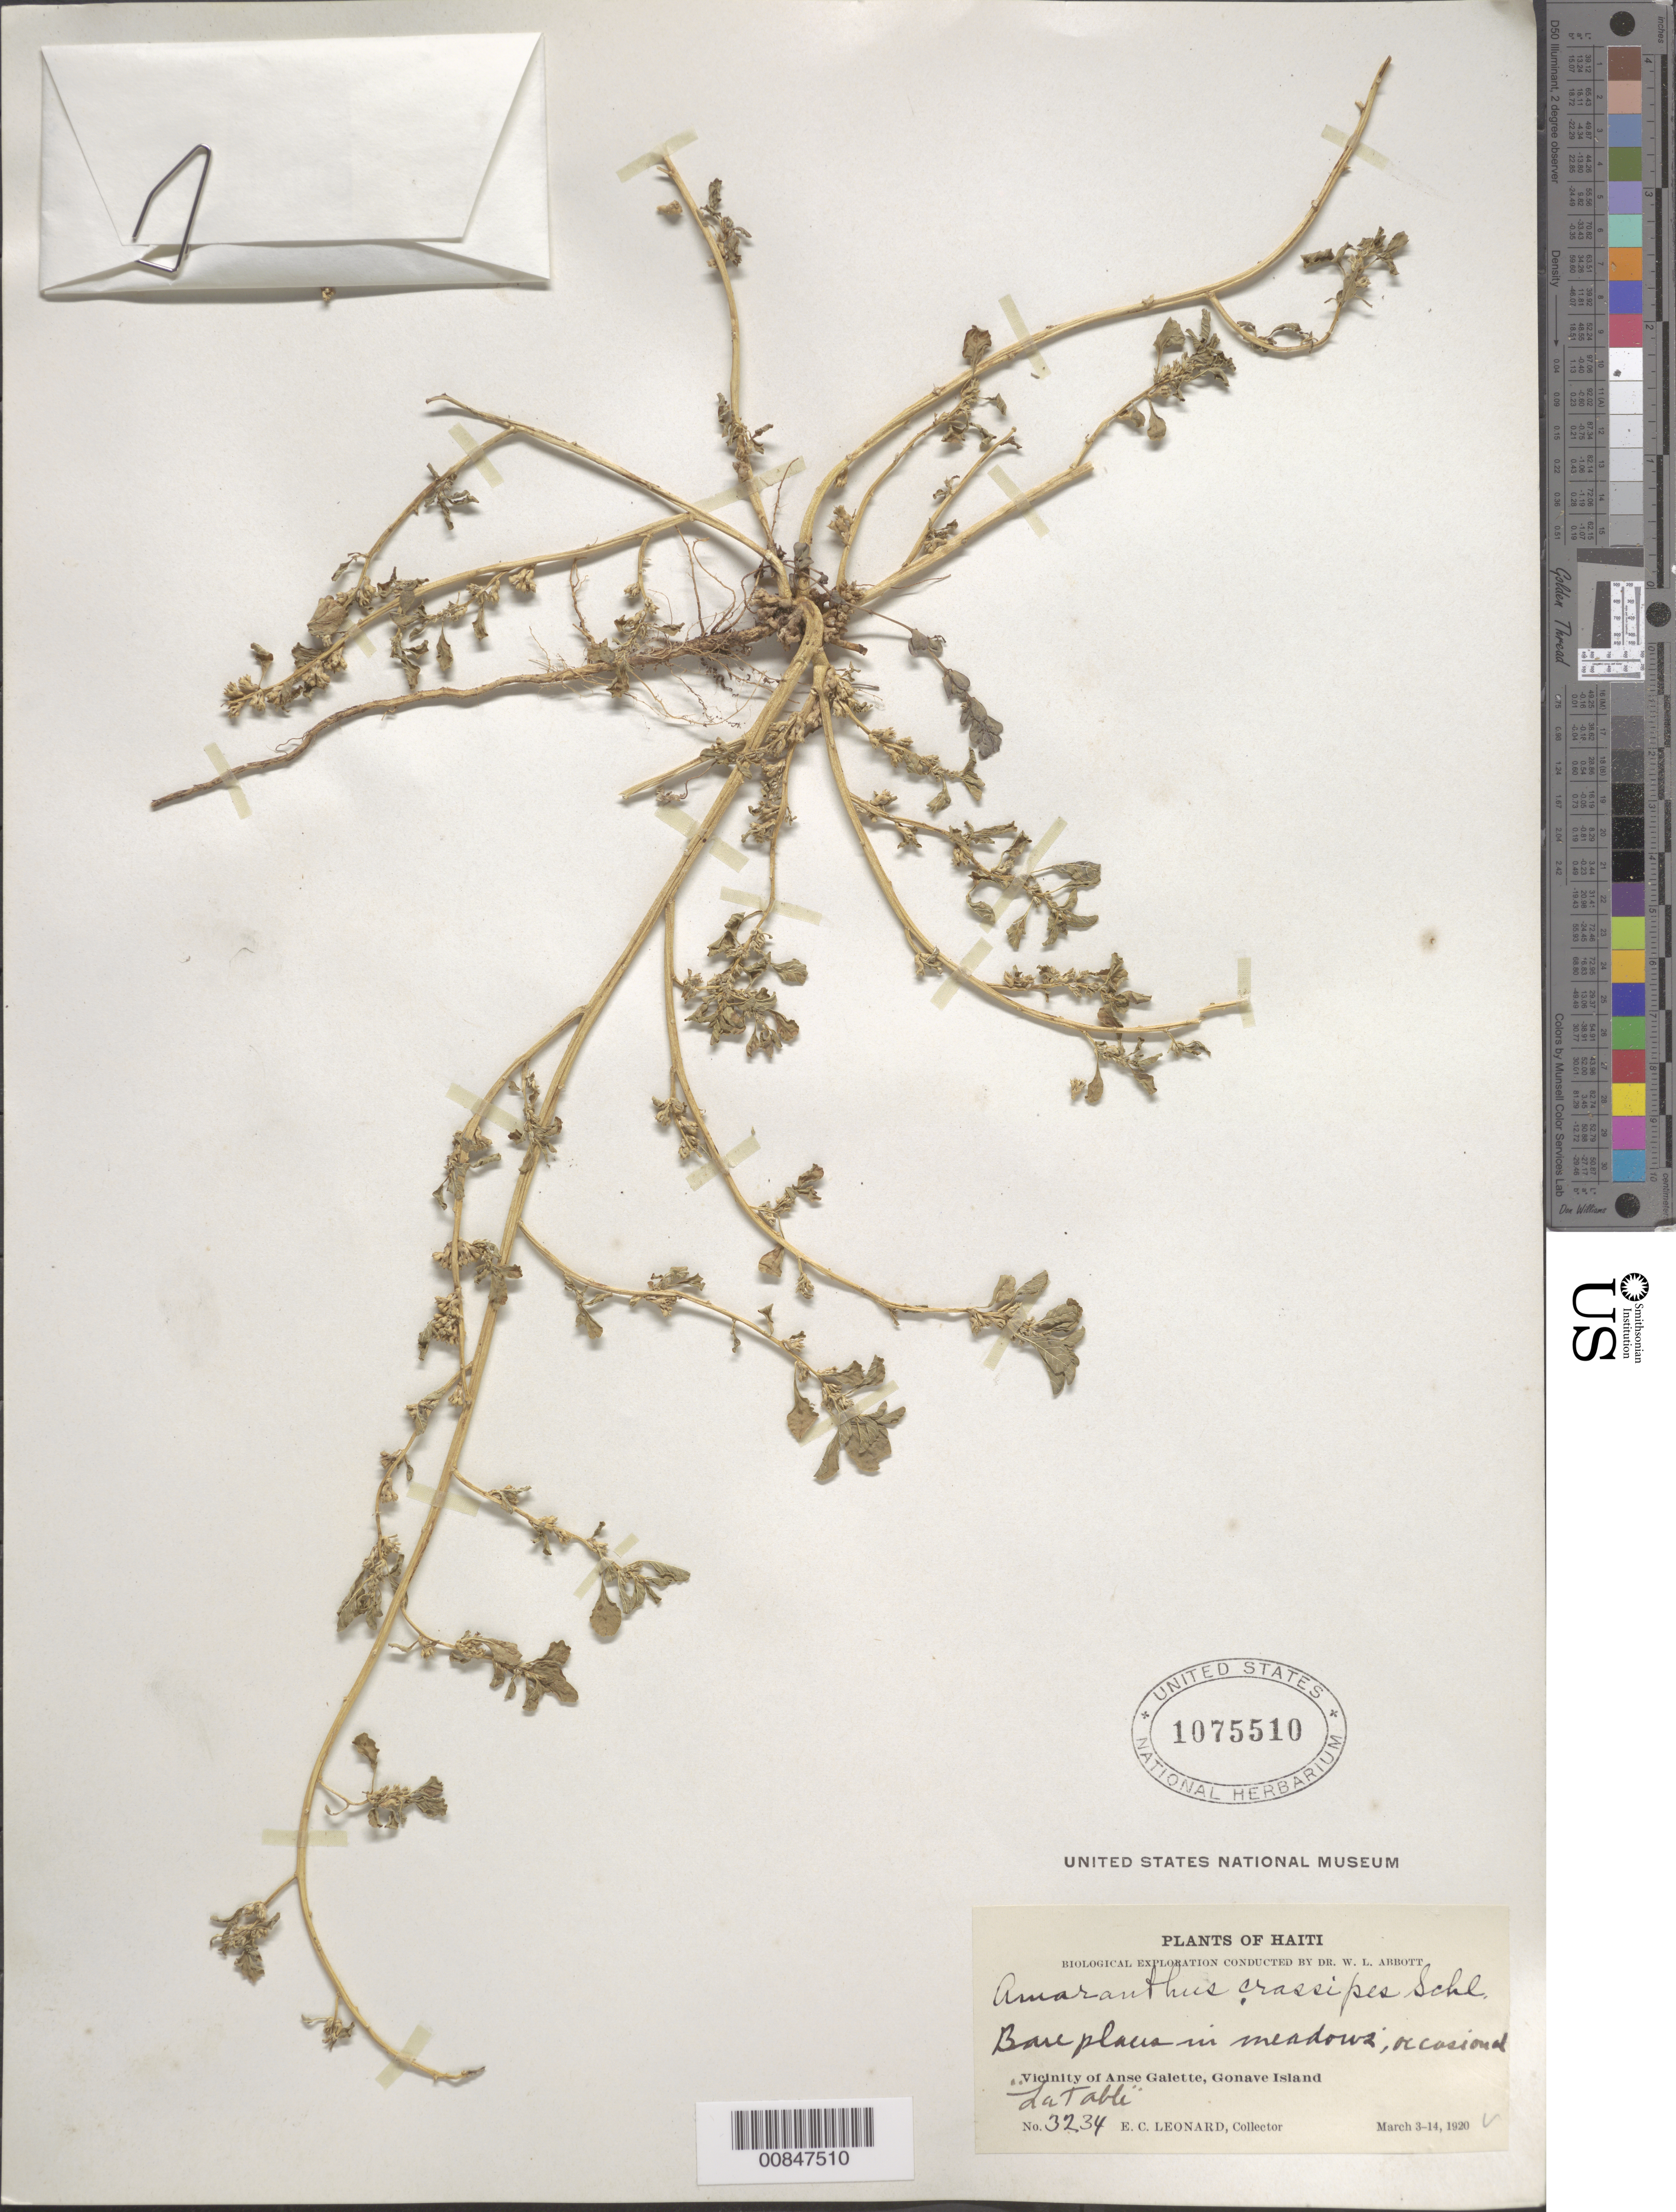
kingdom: Plantae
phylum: Tracheophyta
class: Magnoliopsida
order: Caryophyllales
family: Amaranthaceae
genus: Amaranthus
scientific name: Amaranthus crassipes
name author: Schltdl.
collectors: E. C. Leonard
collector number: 3234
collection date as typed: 03 Mar 1920 to 14 Mar 1920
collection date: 1920-03-03/1920-03-14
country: Haiti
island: Gonave I.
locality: Vicinity of Anse Galette, Gonave Island. La Table.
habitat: Bare places in open meadows.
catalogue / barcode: US 1075510